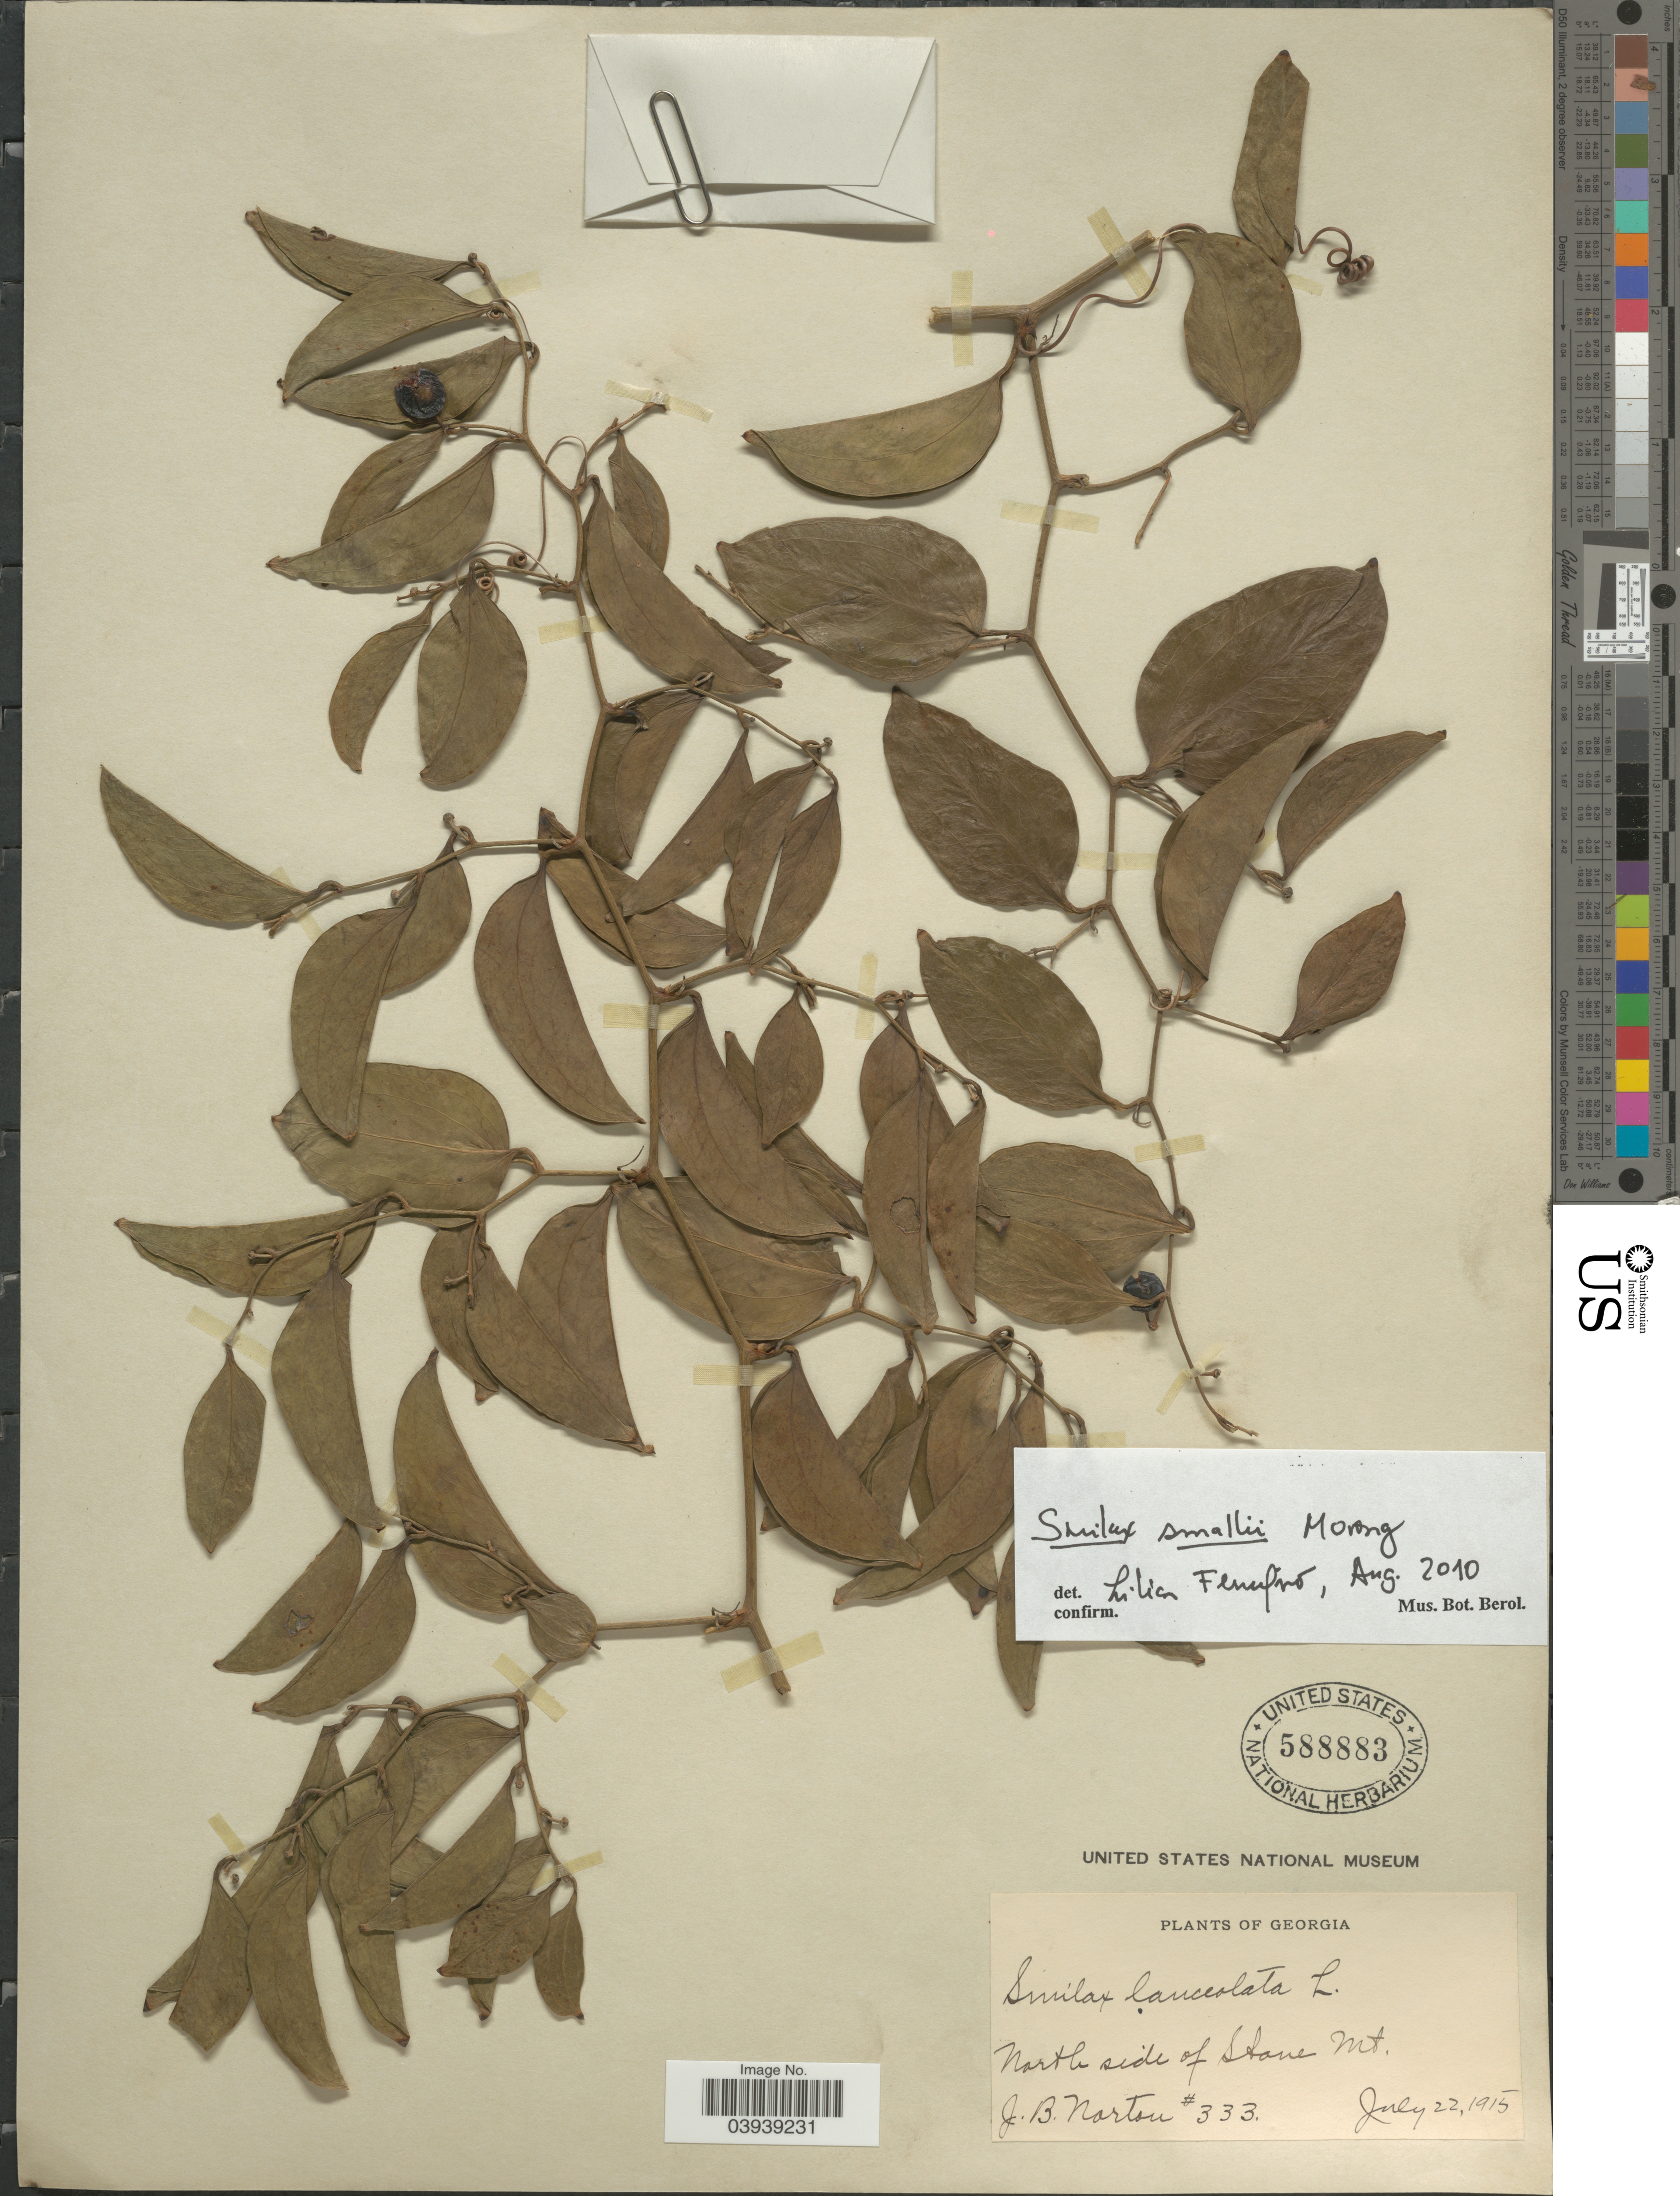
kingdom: Plantae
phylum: Tracheophyta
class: Liliopsida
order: Liliales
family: Smilacaceae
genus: Smilax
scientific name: Smilax smallii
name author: Morong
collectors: J. B. Norton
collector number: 333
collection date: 1915-07-22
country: United States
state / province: Georgia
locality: North side of Stone Mt.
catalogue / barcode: US 588883